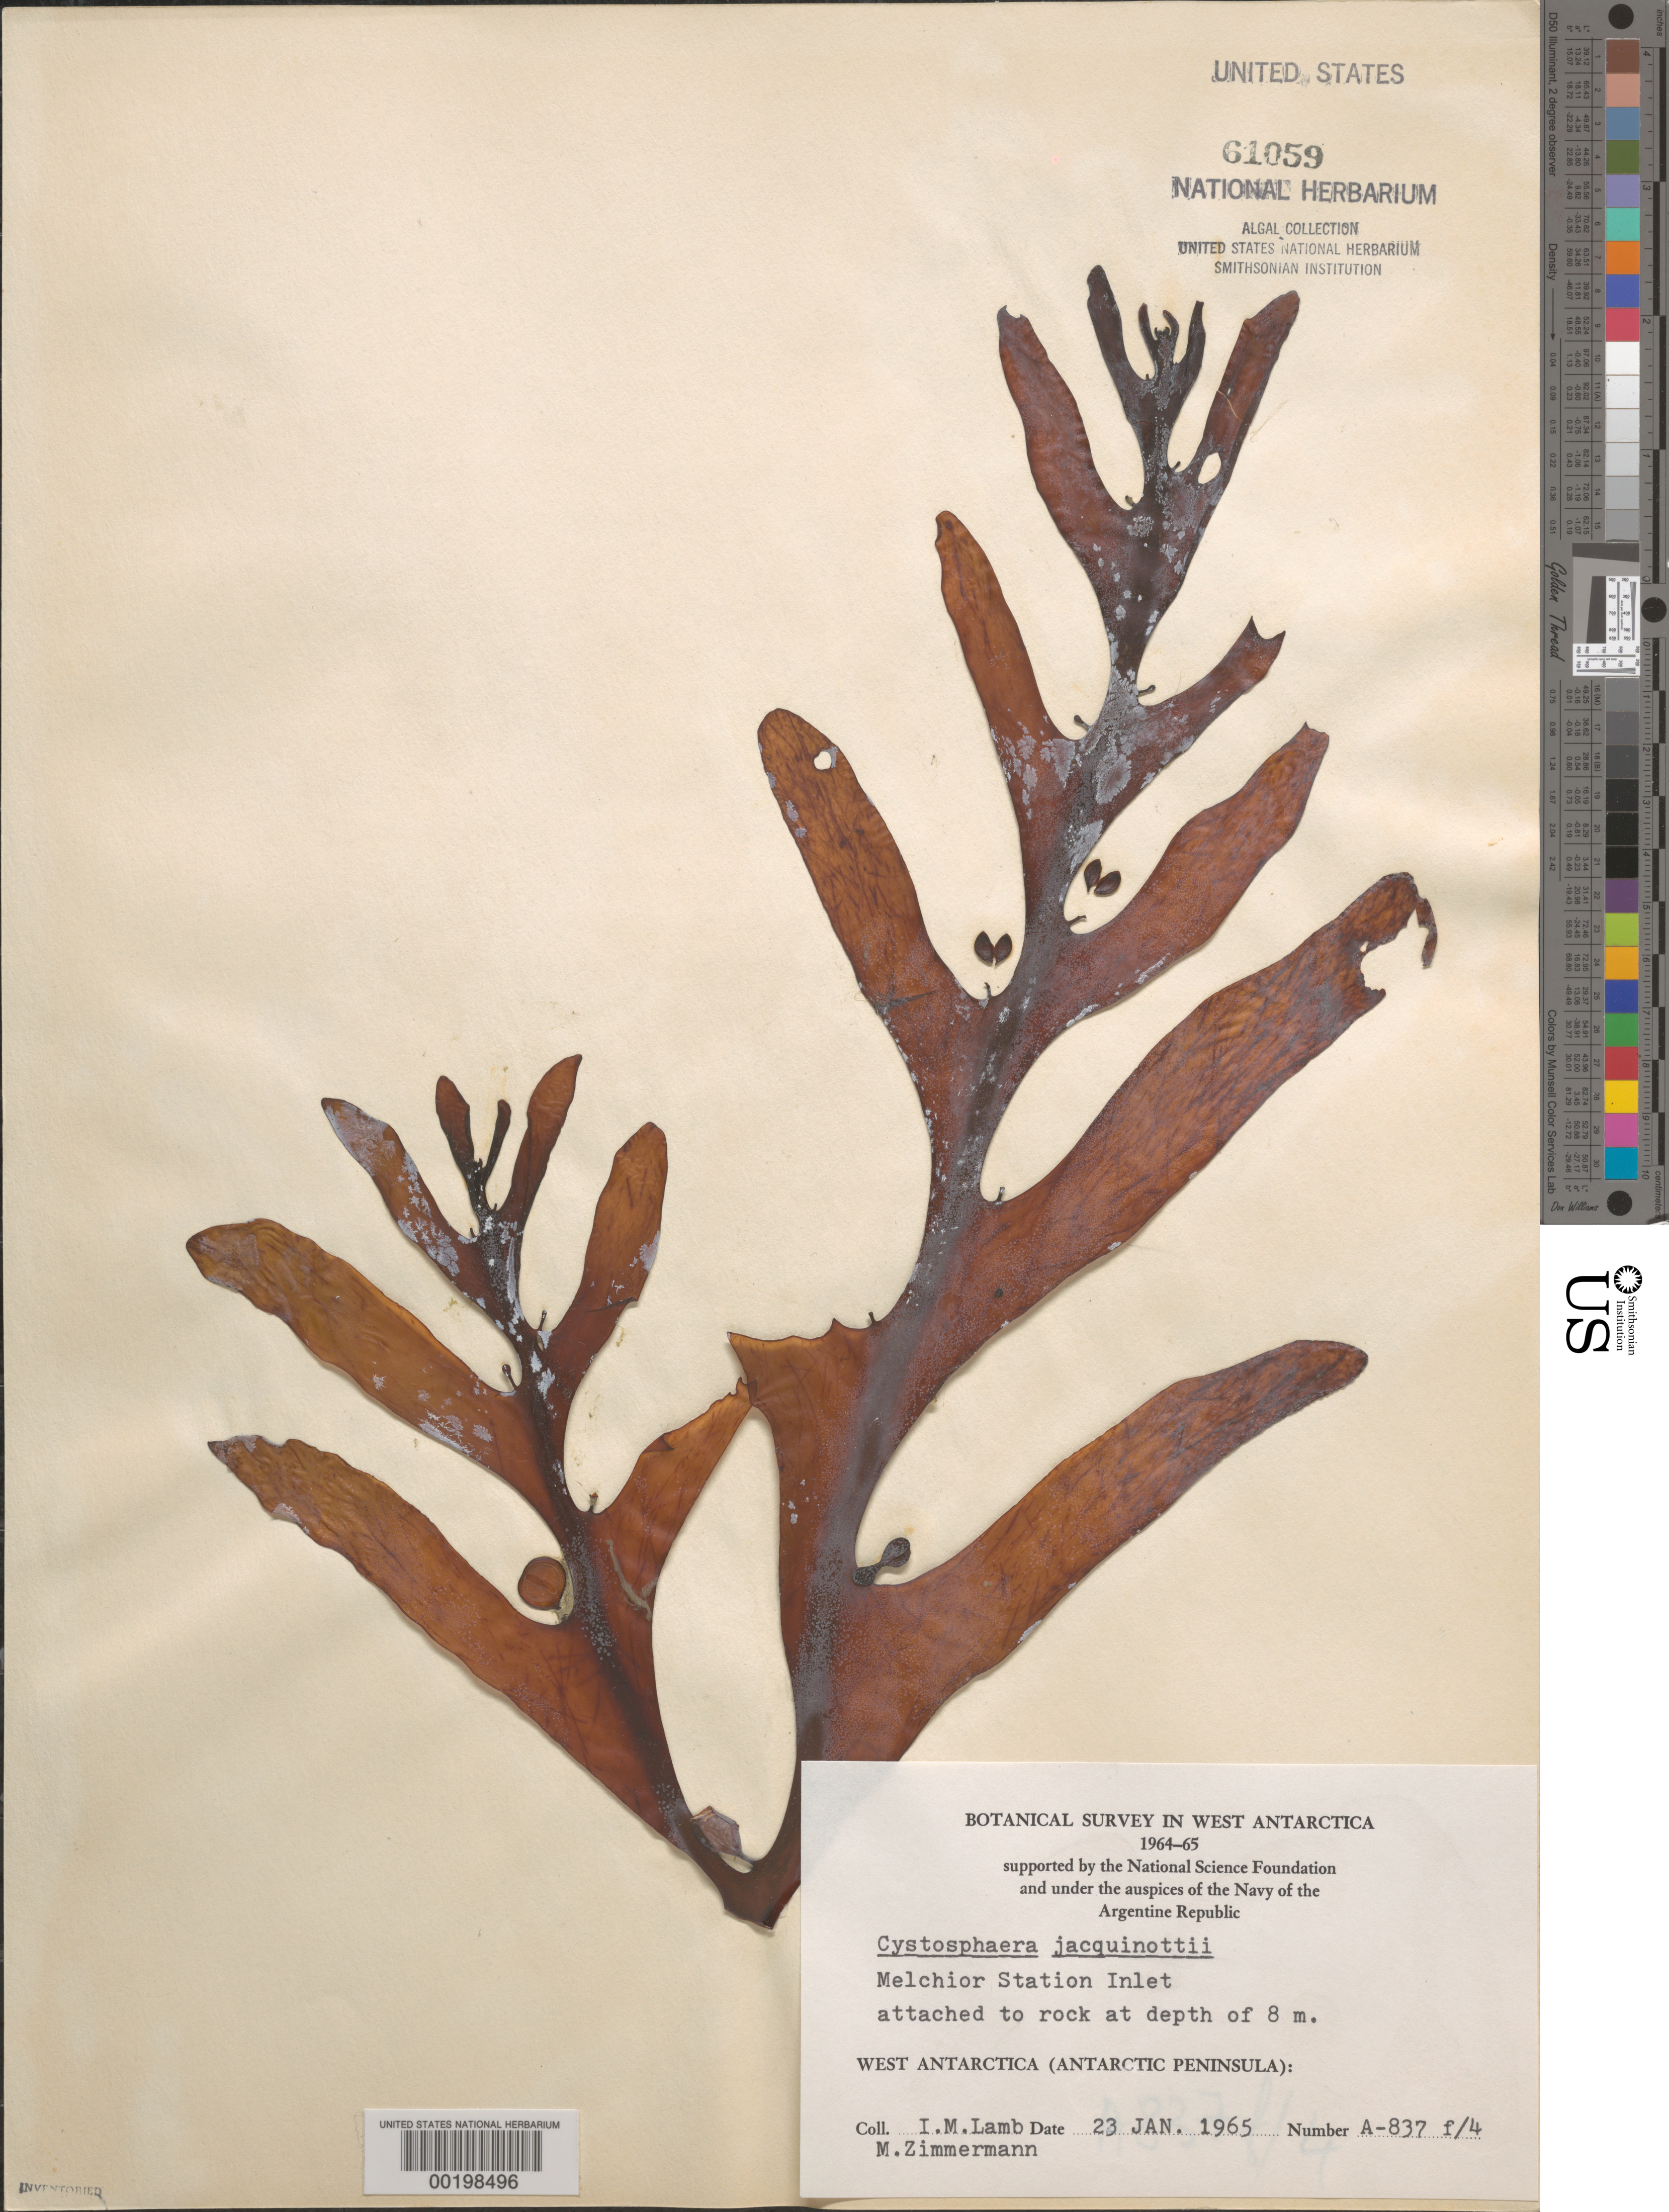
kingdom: Chromista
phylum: Ochrophyta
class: Phaeophyceae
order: Fucales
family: Seirococcaceae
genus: Cystosphaera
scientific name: Cystosphaera jacquinotii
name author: (Montagne) Skottsberg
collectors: I. M. Lamb & M. Zimmermann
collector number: A-837f-4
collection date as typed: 23 Jan 1965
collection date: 1965-01-23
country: Antarctica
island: Gamma Island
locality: Melchior Station Inlet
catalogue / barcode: US 61059